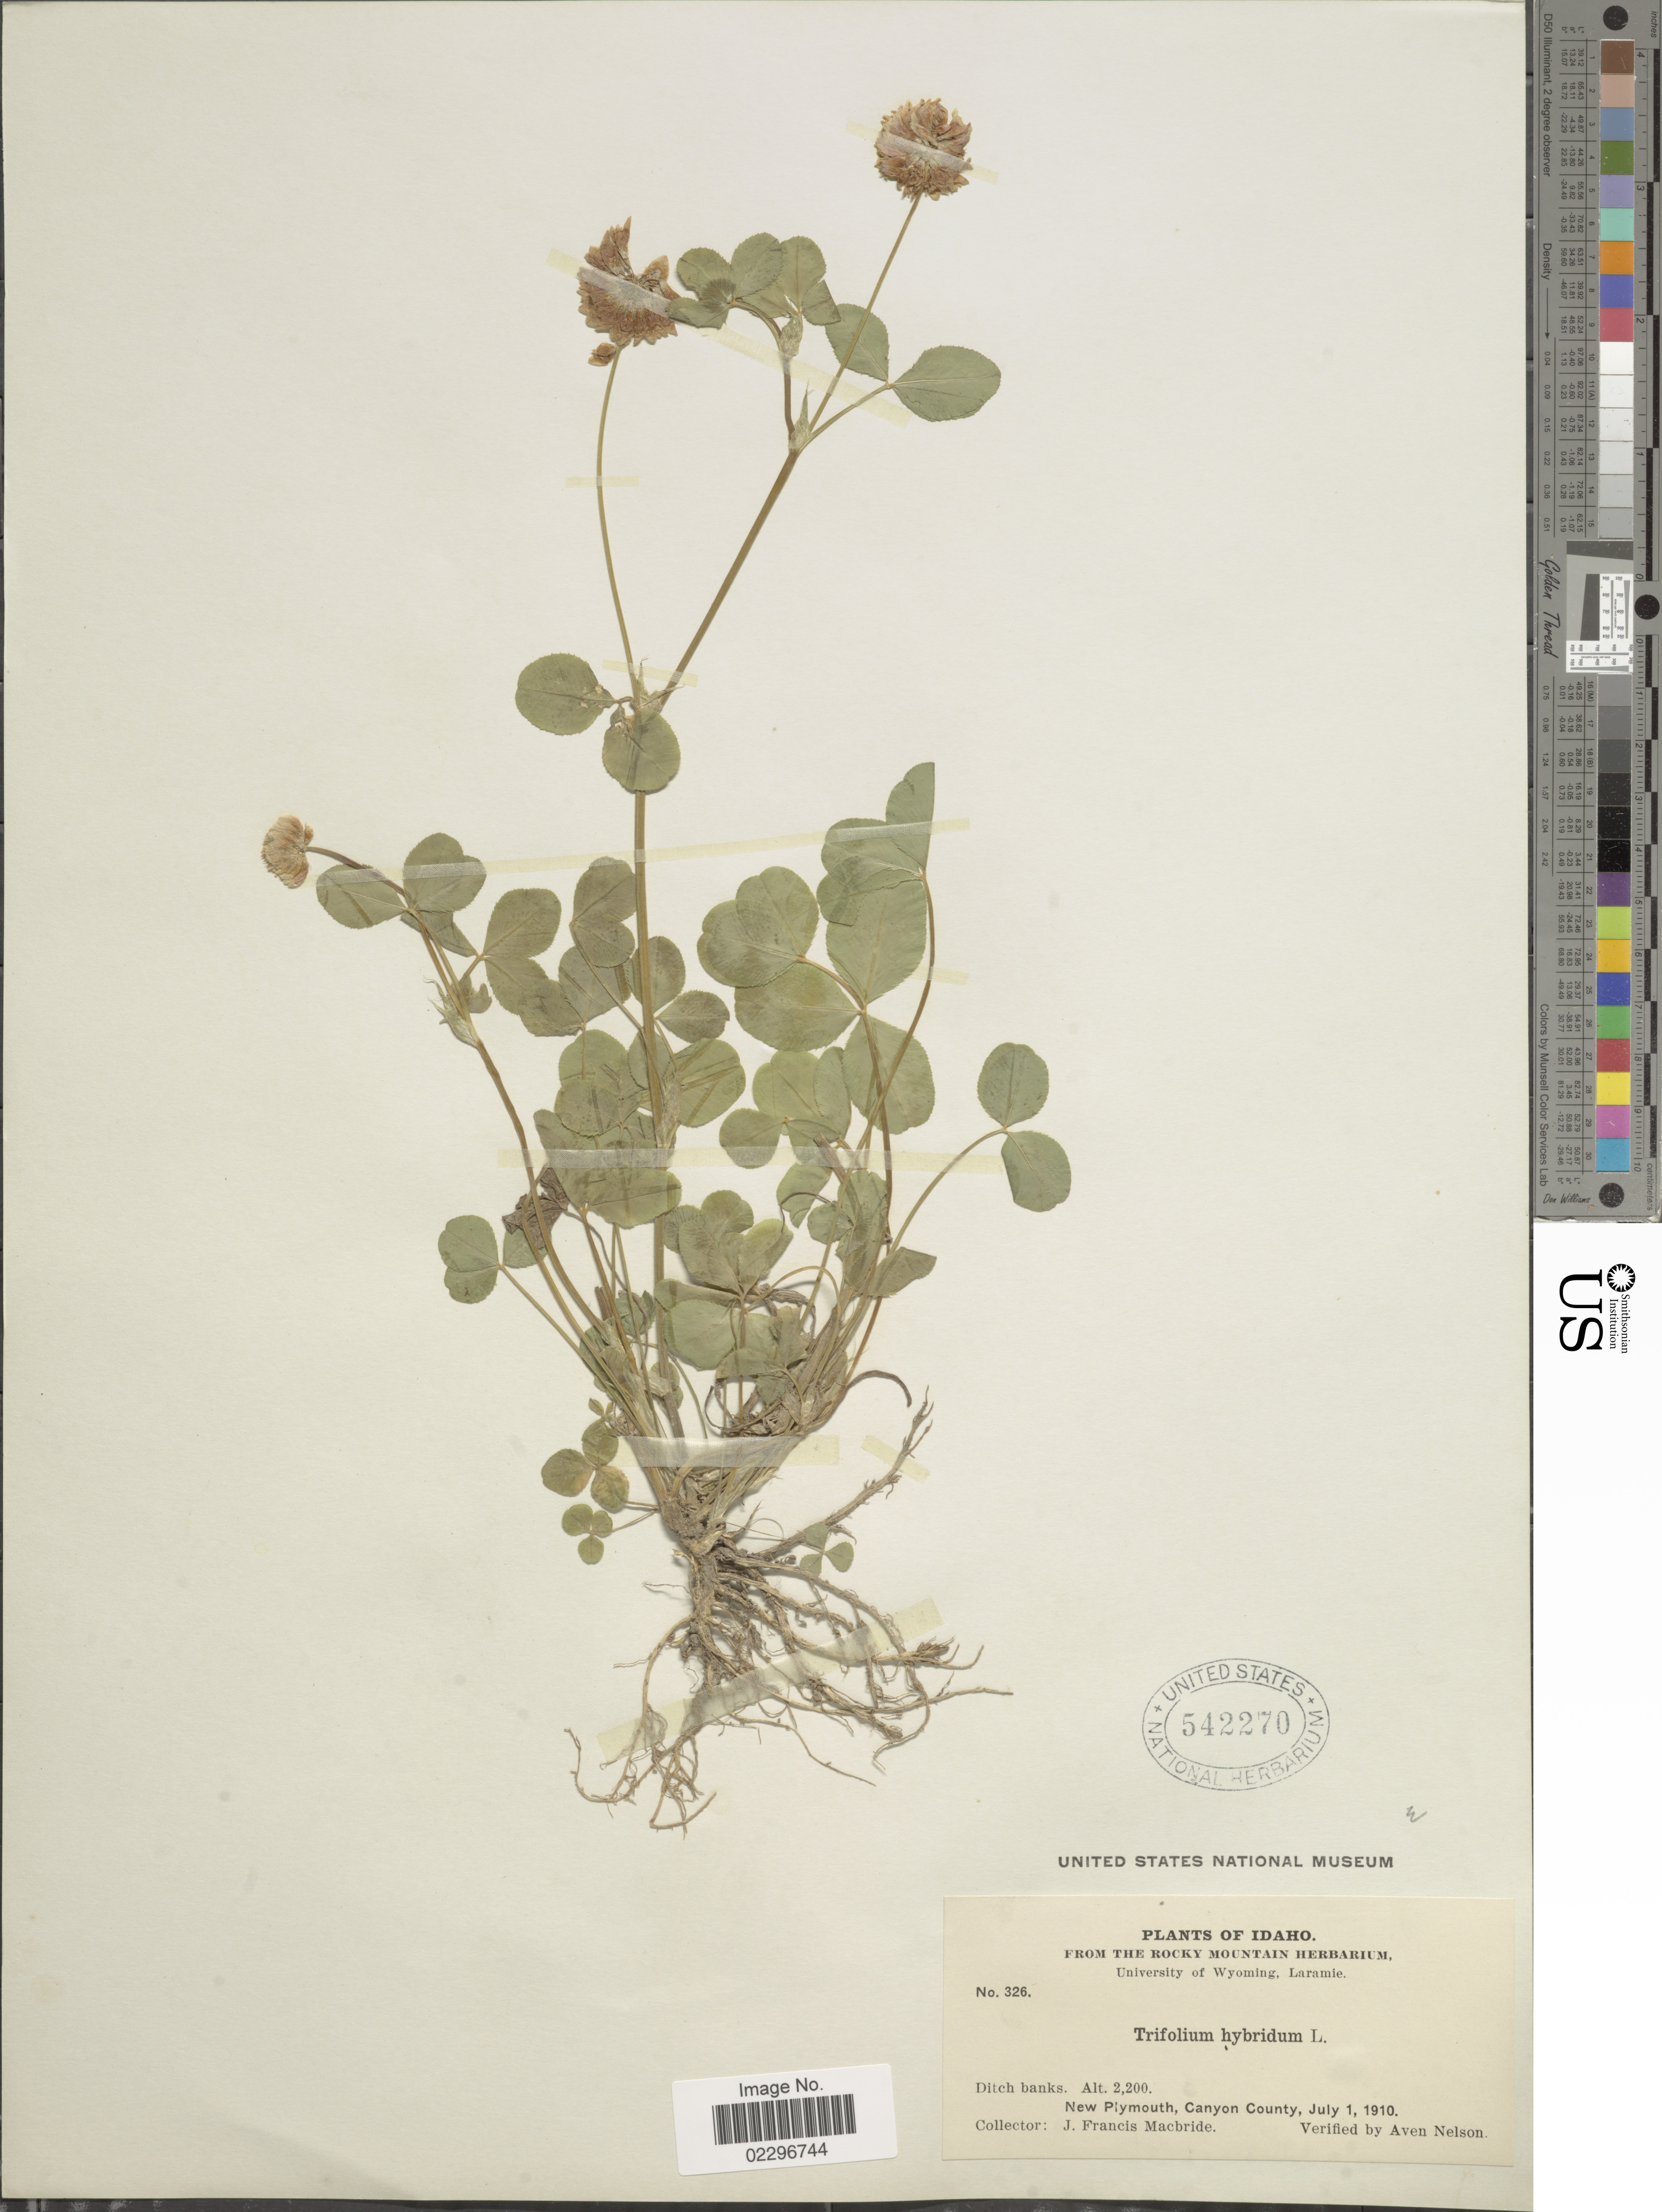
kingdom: Plantae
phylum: Tracheophyta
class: Magnoliopsida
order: Fabales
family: Fabaceae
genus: Trifolium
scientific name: Trifolium hybridum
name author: L.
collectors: J. F. Macbride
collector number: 326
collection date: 1910-07-01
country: United States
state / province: Idaho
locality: New Plymouth, Canyon County.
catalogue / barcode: US 542270